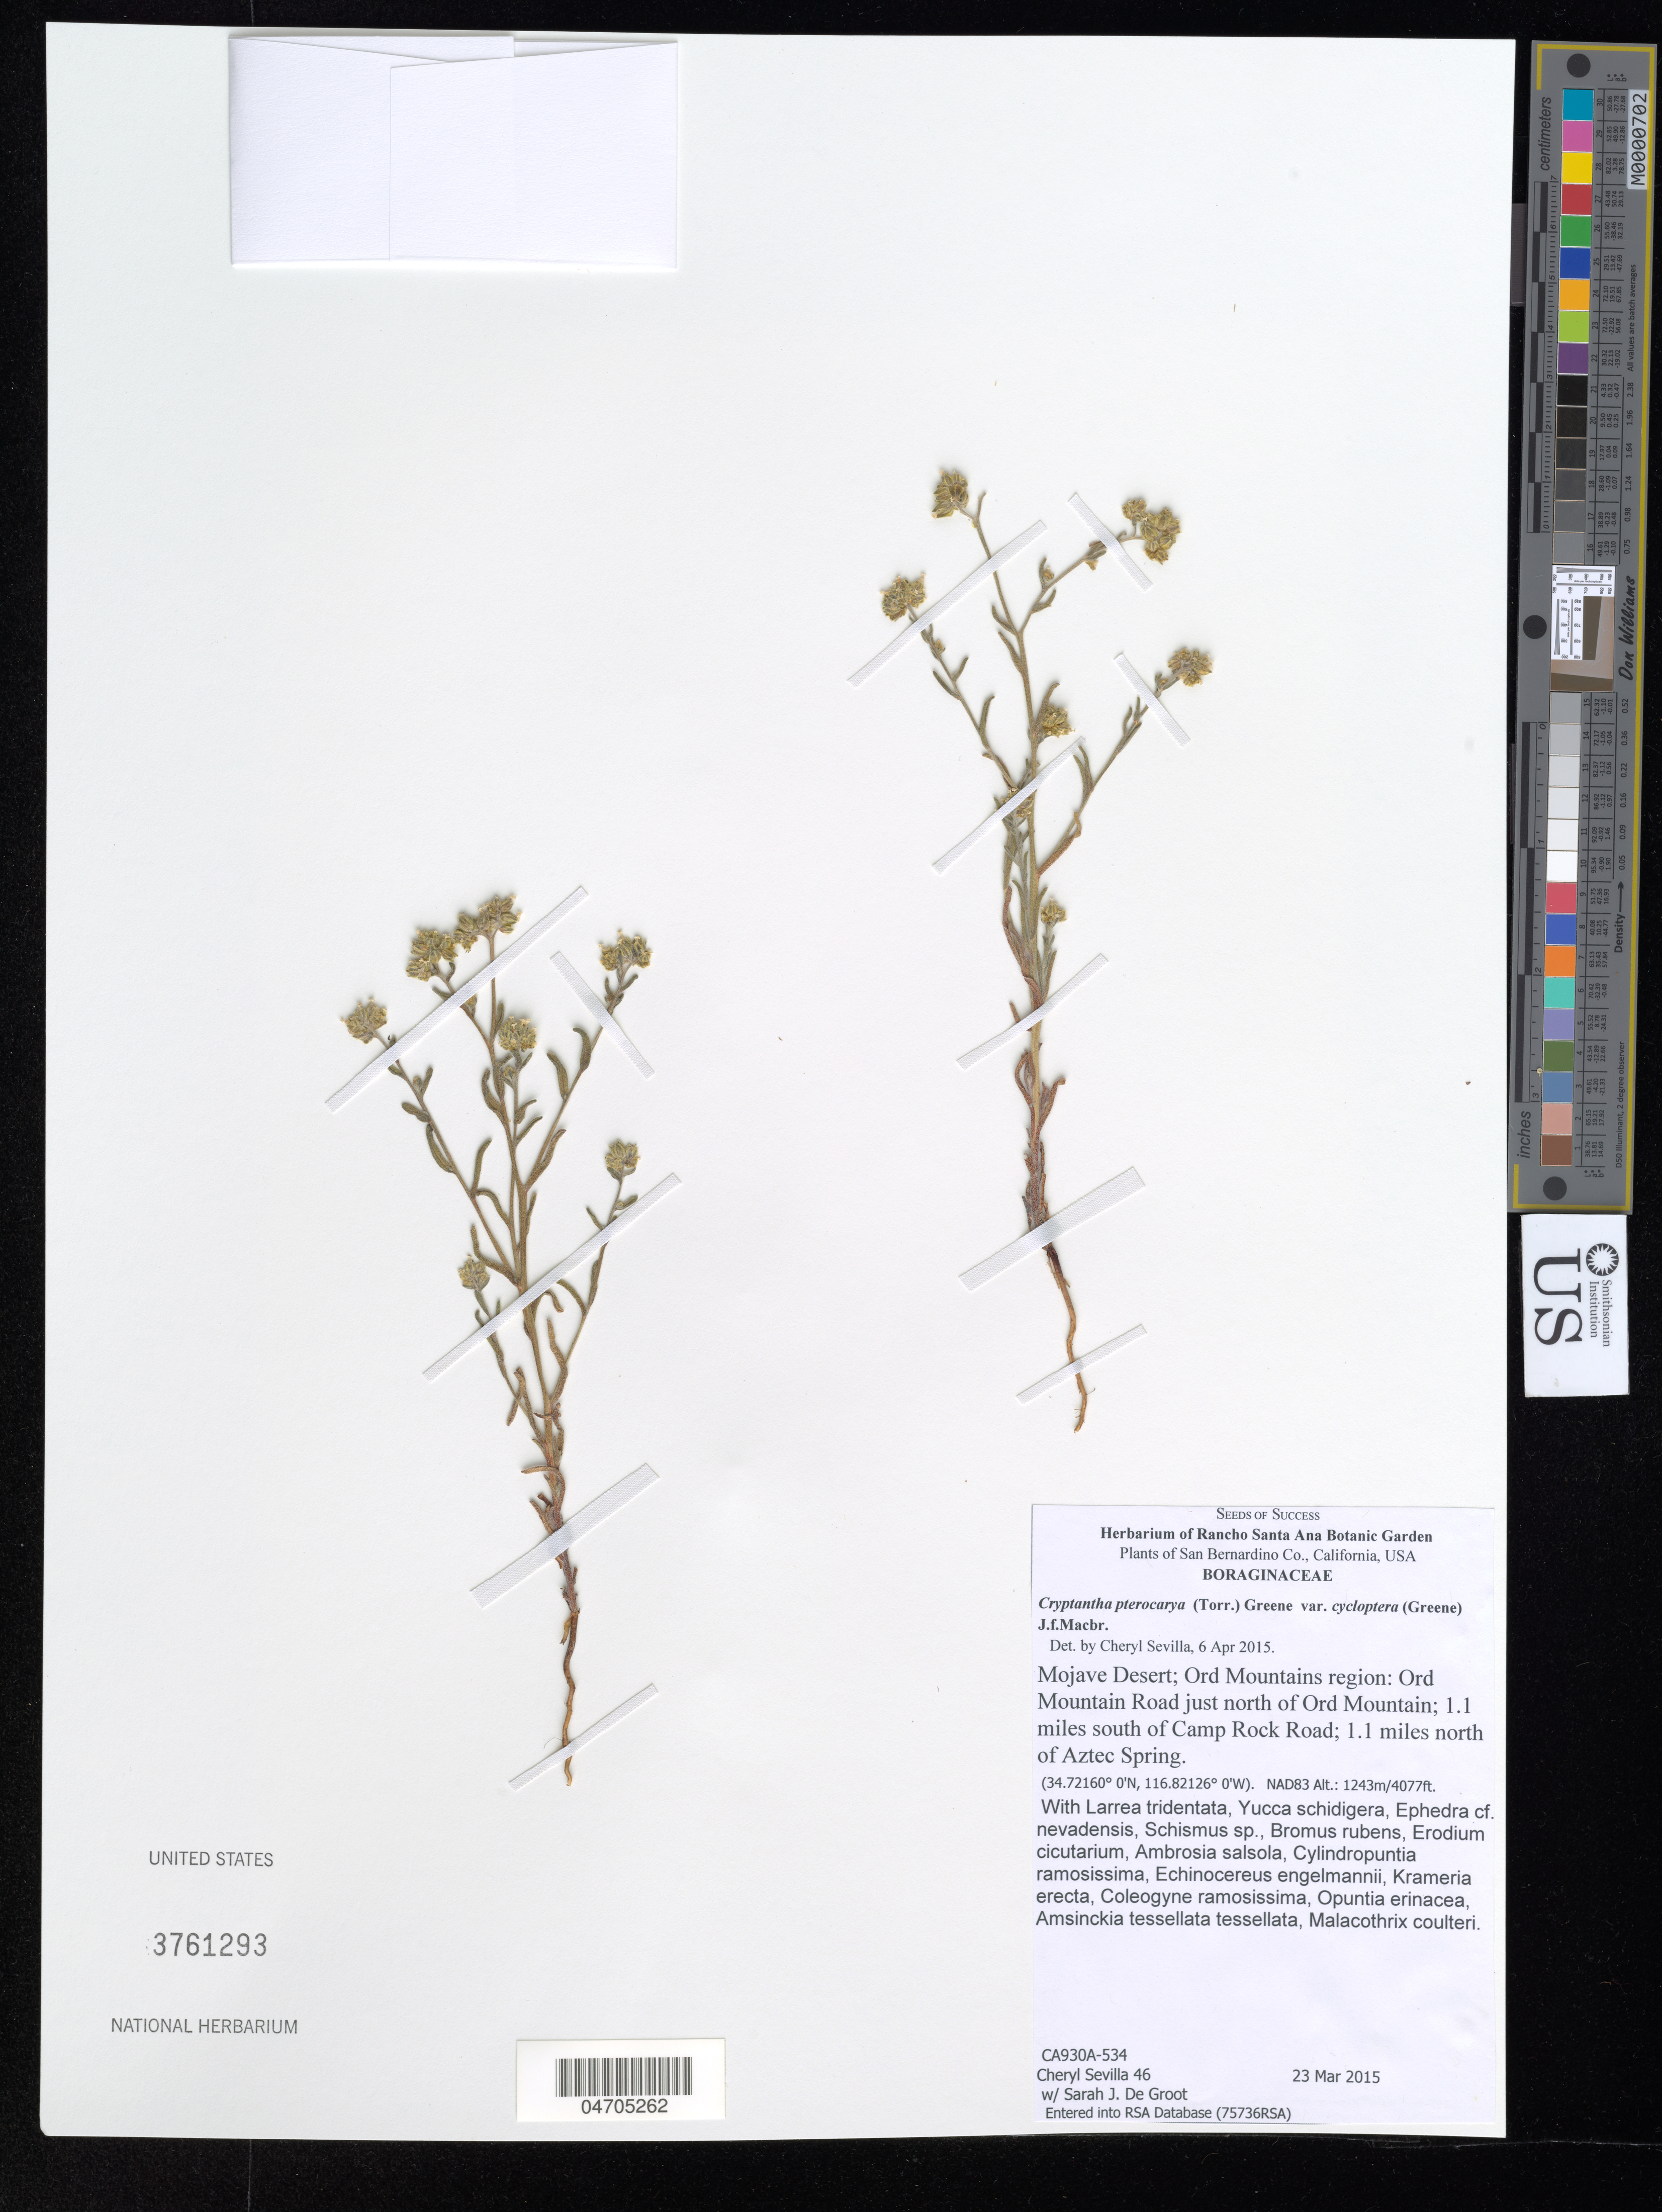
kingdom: Plantae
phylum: Tracheophyta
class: Magnoliopsida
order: Boraginales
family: Boraginaceae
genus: Cryptantha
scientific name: Cryptantha pterocarya var. cycloptera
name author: (Greene) J.F. Macbr.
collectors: C. Sevilla & S. De Groot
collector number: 46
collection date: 2015-03-23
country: United States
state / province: California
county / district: San Bernardino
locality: San Bernardino Co. Mojave Desert; Ord Mountains region: Ord Mountain Road just north of Ord Mountain; 1.1 miles south of Camp Rock Road; 1.1 miles north of Aztec Spring.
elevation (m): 1243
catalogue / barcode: US 3761293